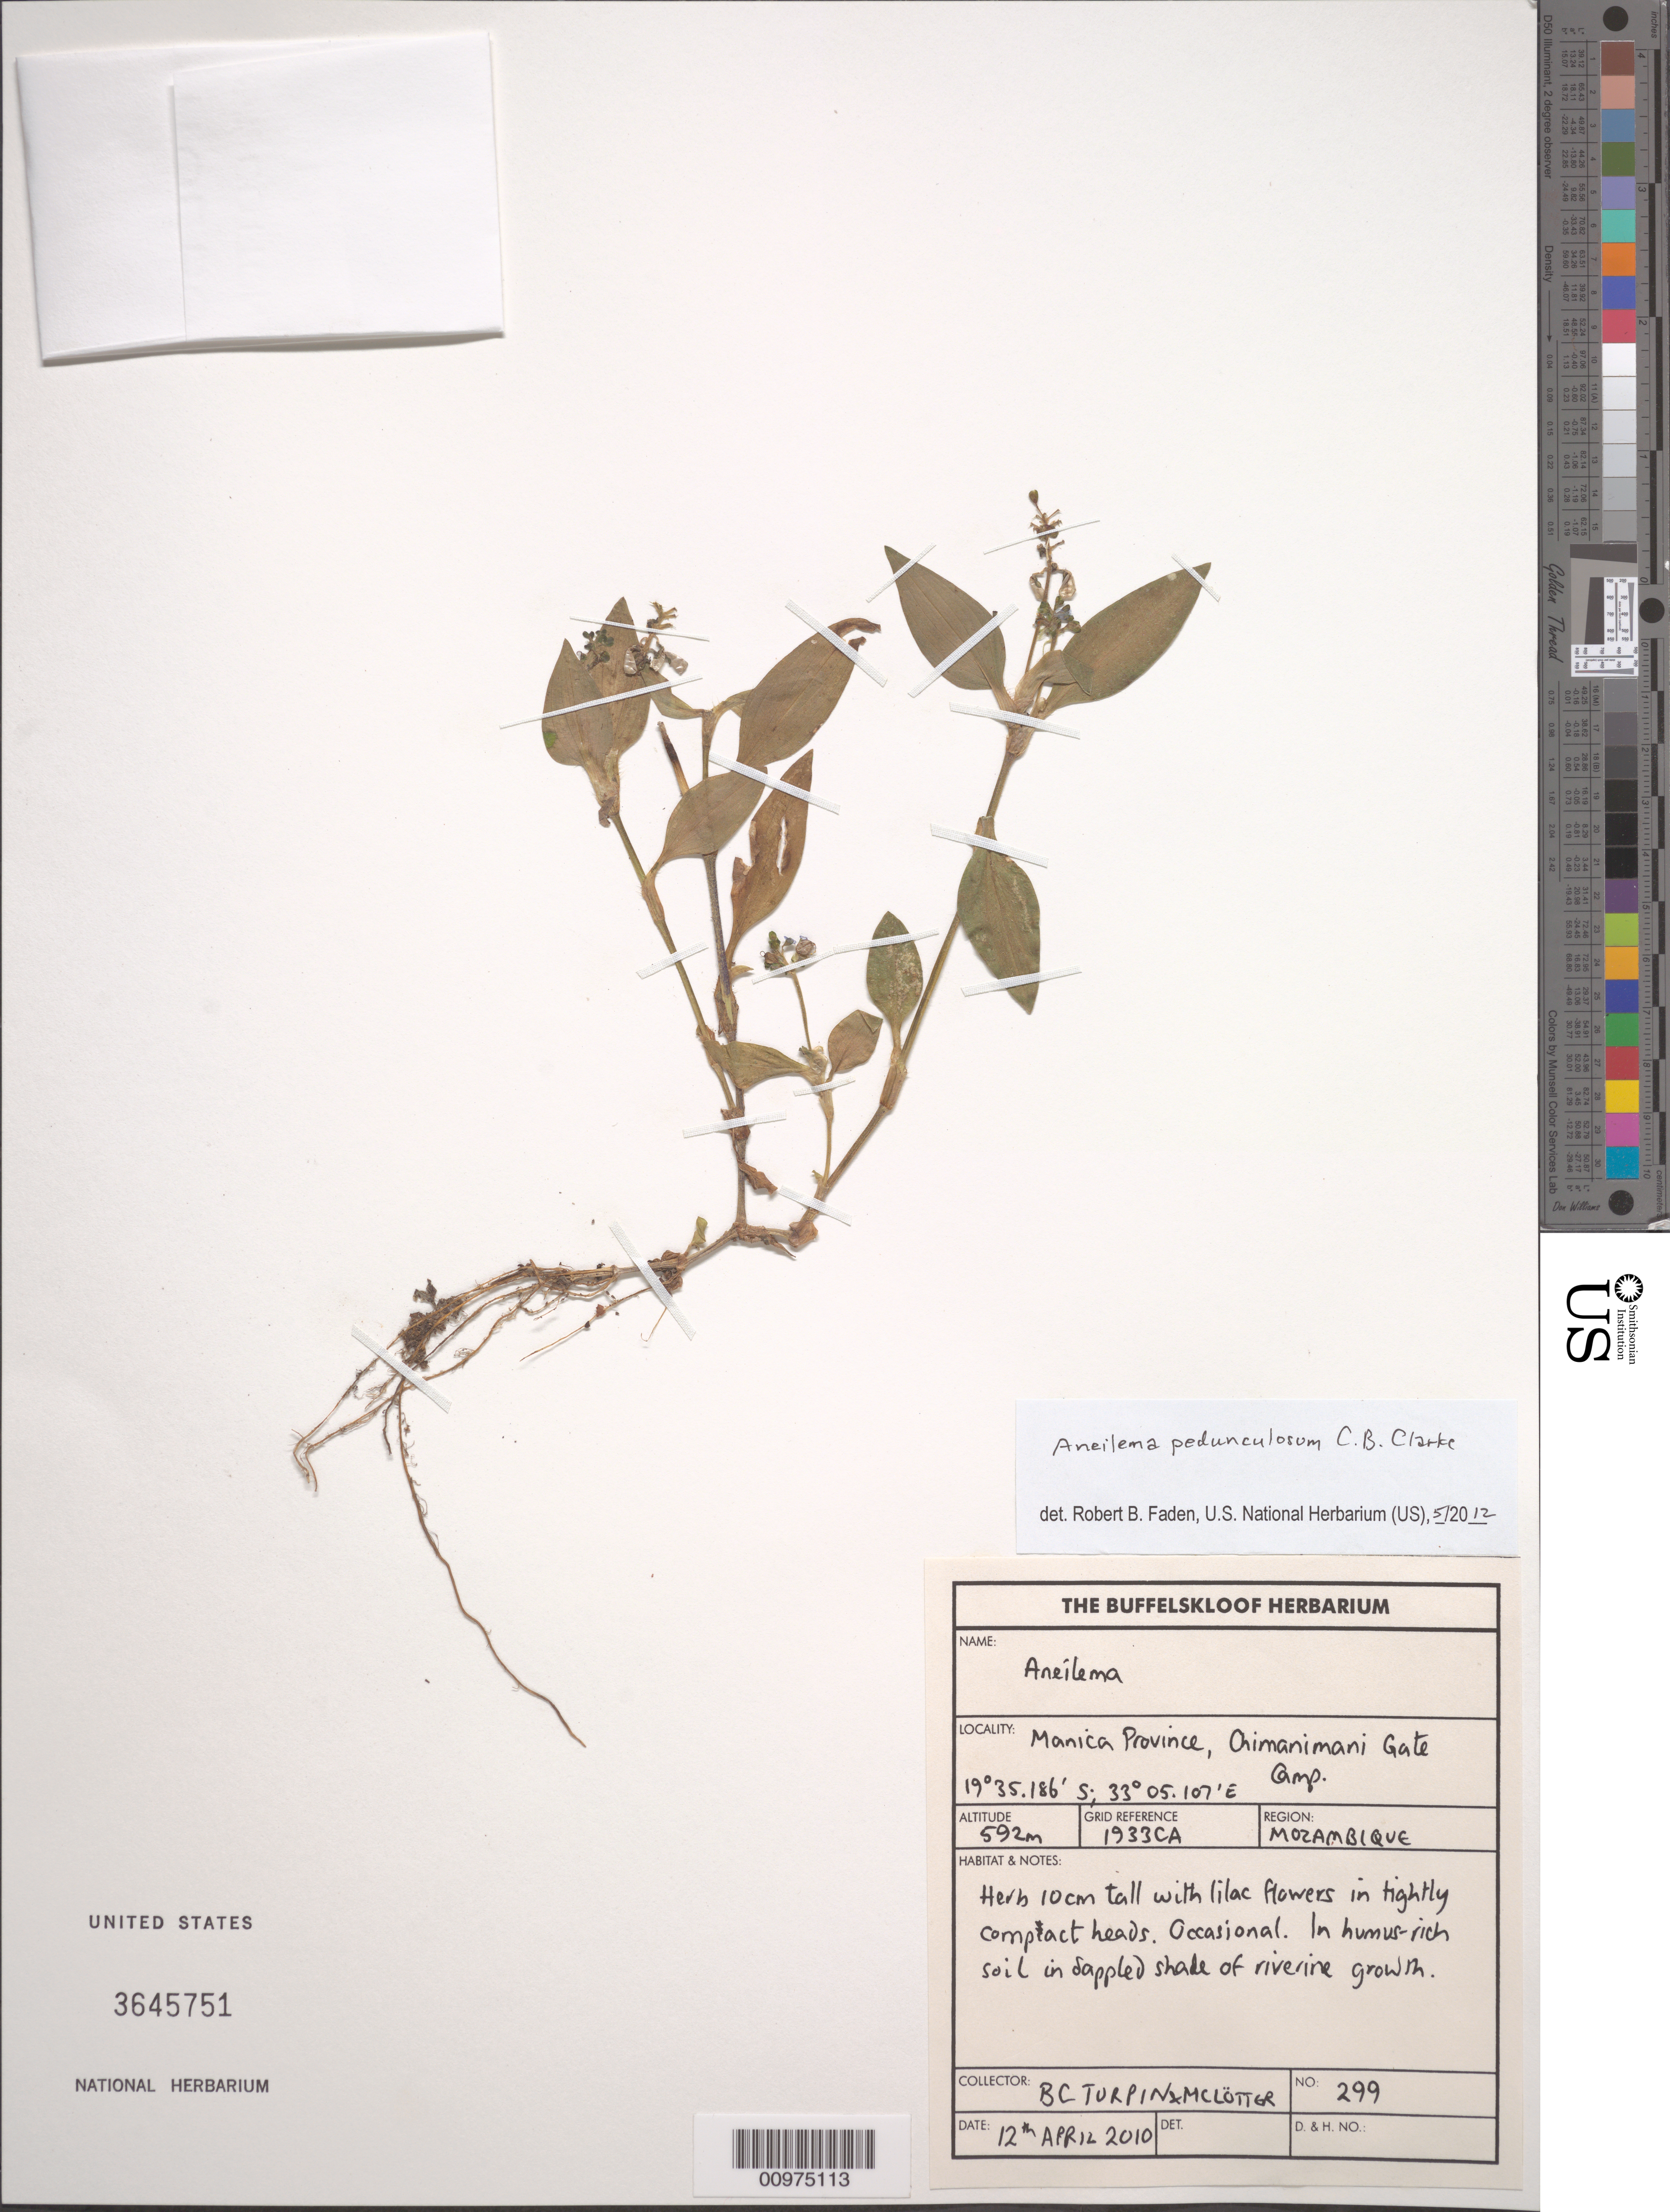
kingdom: Plantae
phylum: Tracheophyta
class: Liliopsida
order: Commelinales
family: Commelinaceae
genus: Aneilema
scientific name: Aneilema pedunculosum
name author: C.B. Clarke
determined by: Faden, Robert B., (US), Smithsonian Institution - National Museum of Natural History (UNITED STATES)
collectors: B. C. Turpin & M. Lötter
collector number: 299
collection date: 2010-04-12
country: Mozambique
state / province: Manica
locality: Chimanimani Gate Camp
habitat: Occasional. In humus-rich soil in dappled shade of riverine growth.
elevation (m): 592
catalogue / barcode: US 3645751